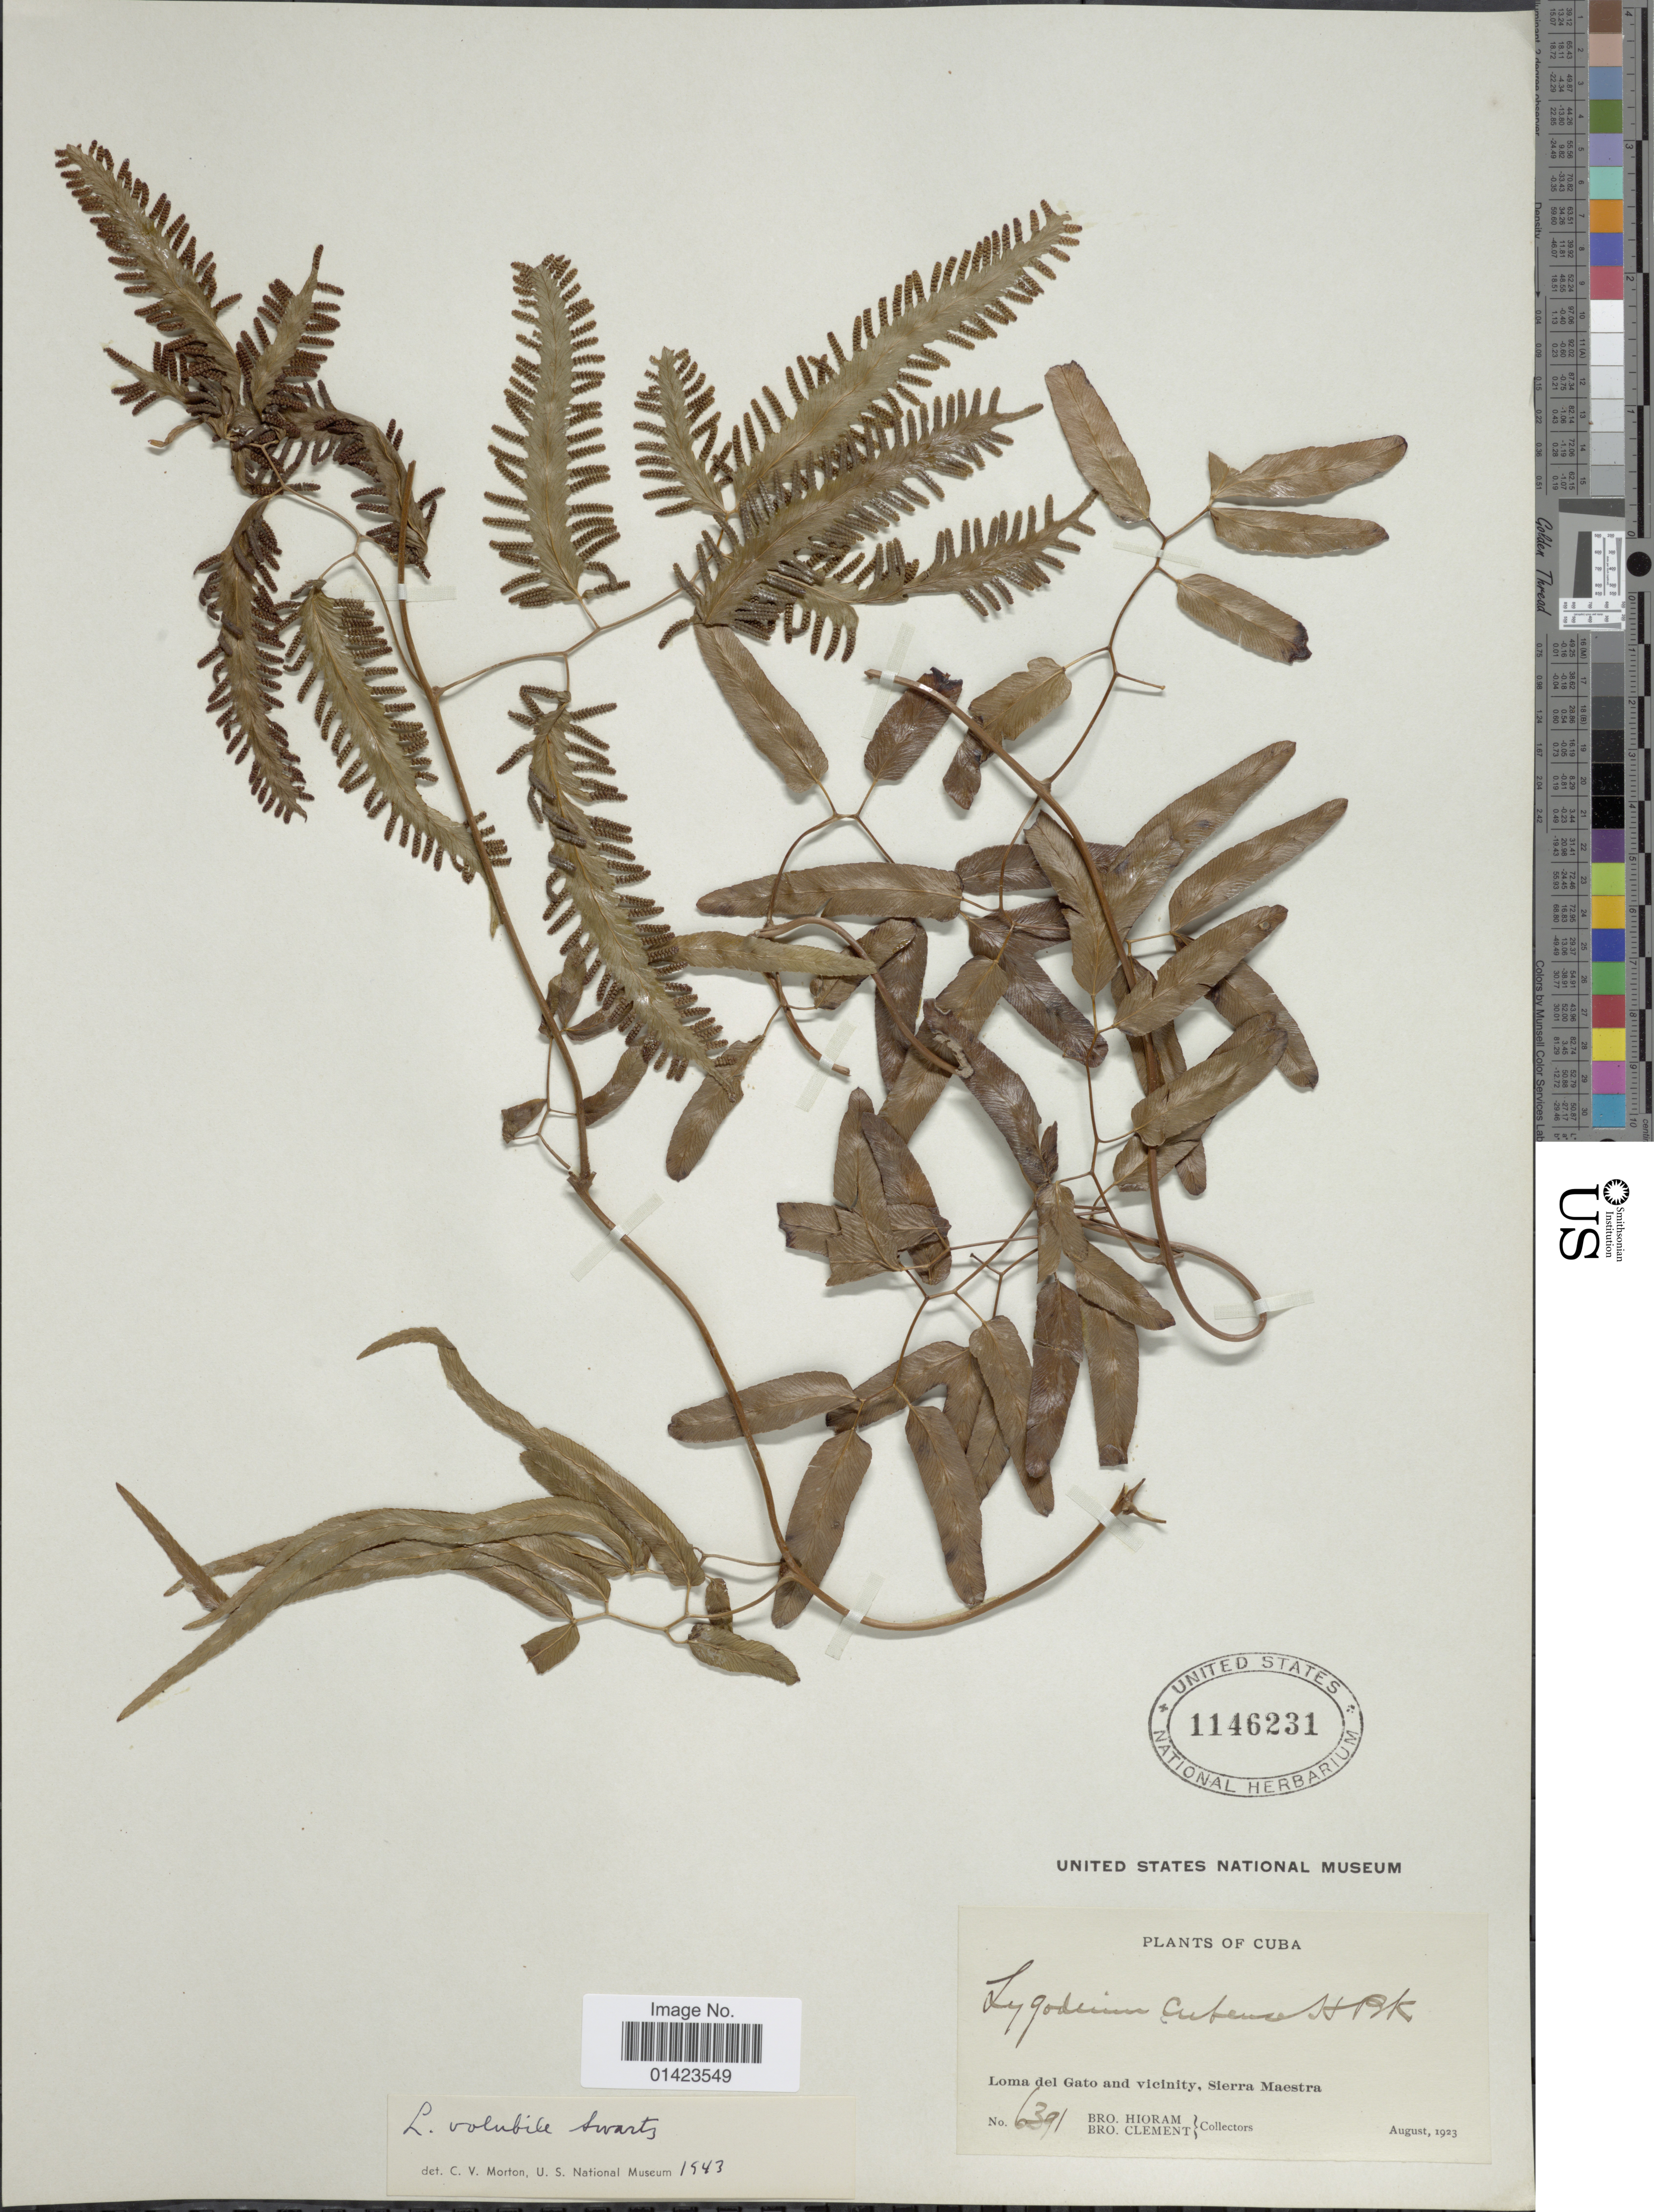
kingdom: Plantae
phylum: Tracheophyta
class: Polypodiopsida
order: Schizaeales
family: Lygodiaceae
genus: Lygodium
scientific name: Lygodium cubense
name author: Kunth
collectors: Bro. Hioram & B. Clement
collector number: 6391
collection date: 1923-08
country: Cuba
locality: Loma del Gato and vicinity, Sierra Maestra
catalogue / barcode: US 1146231